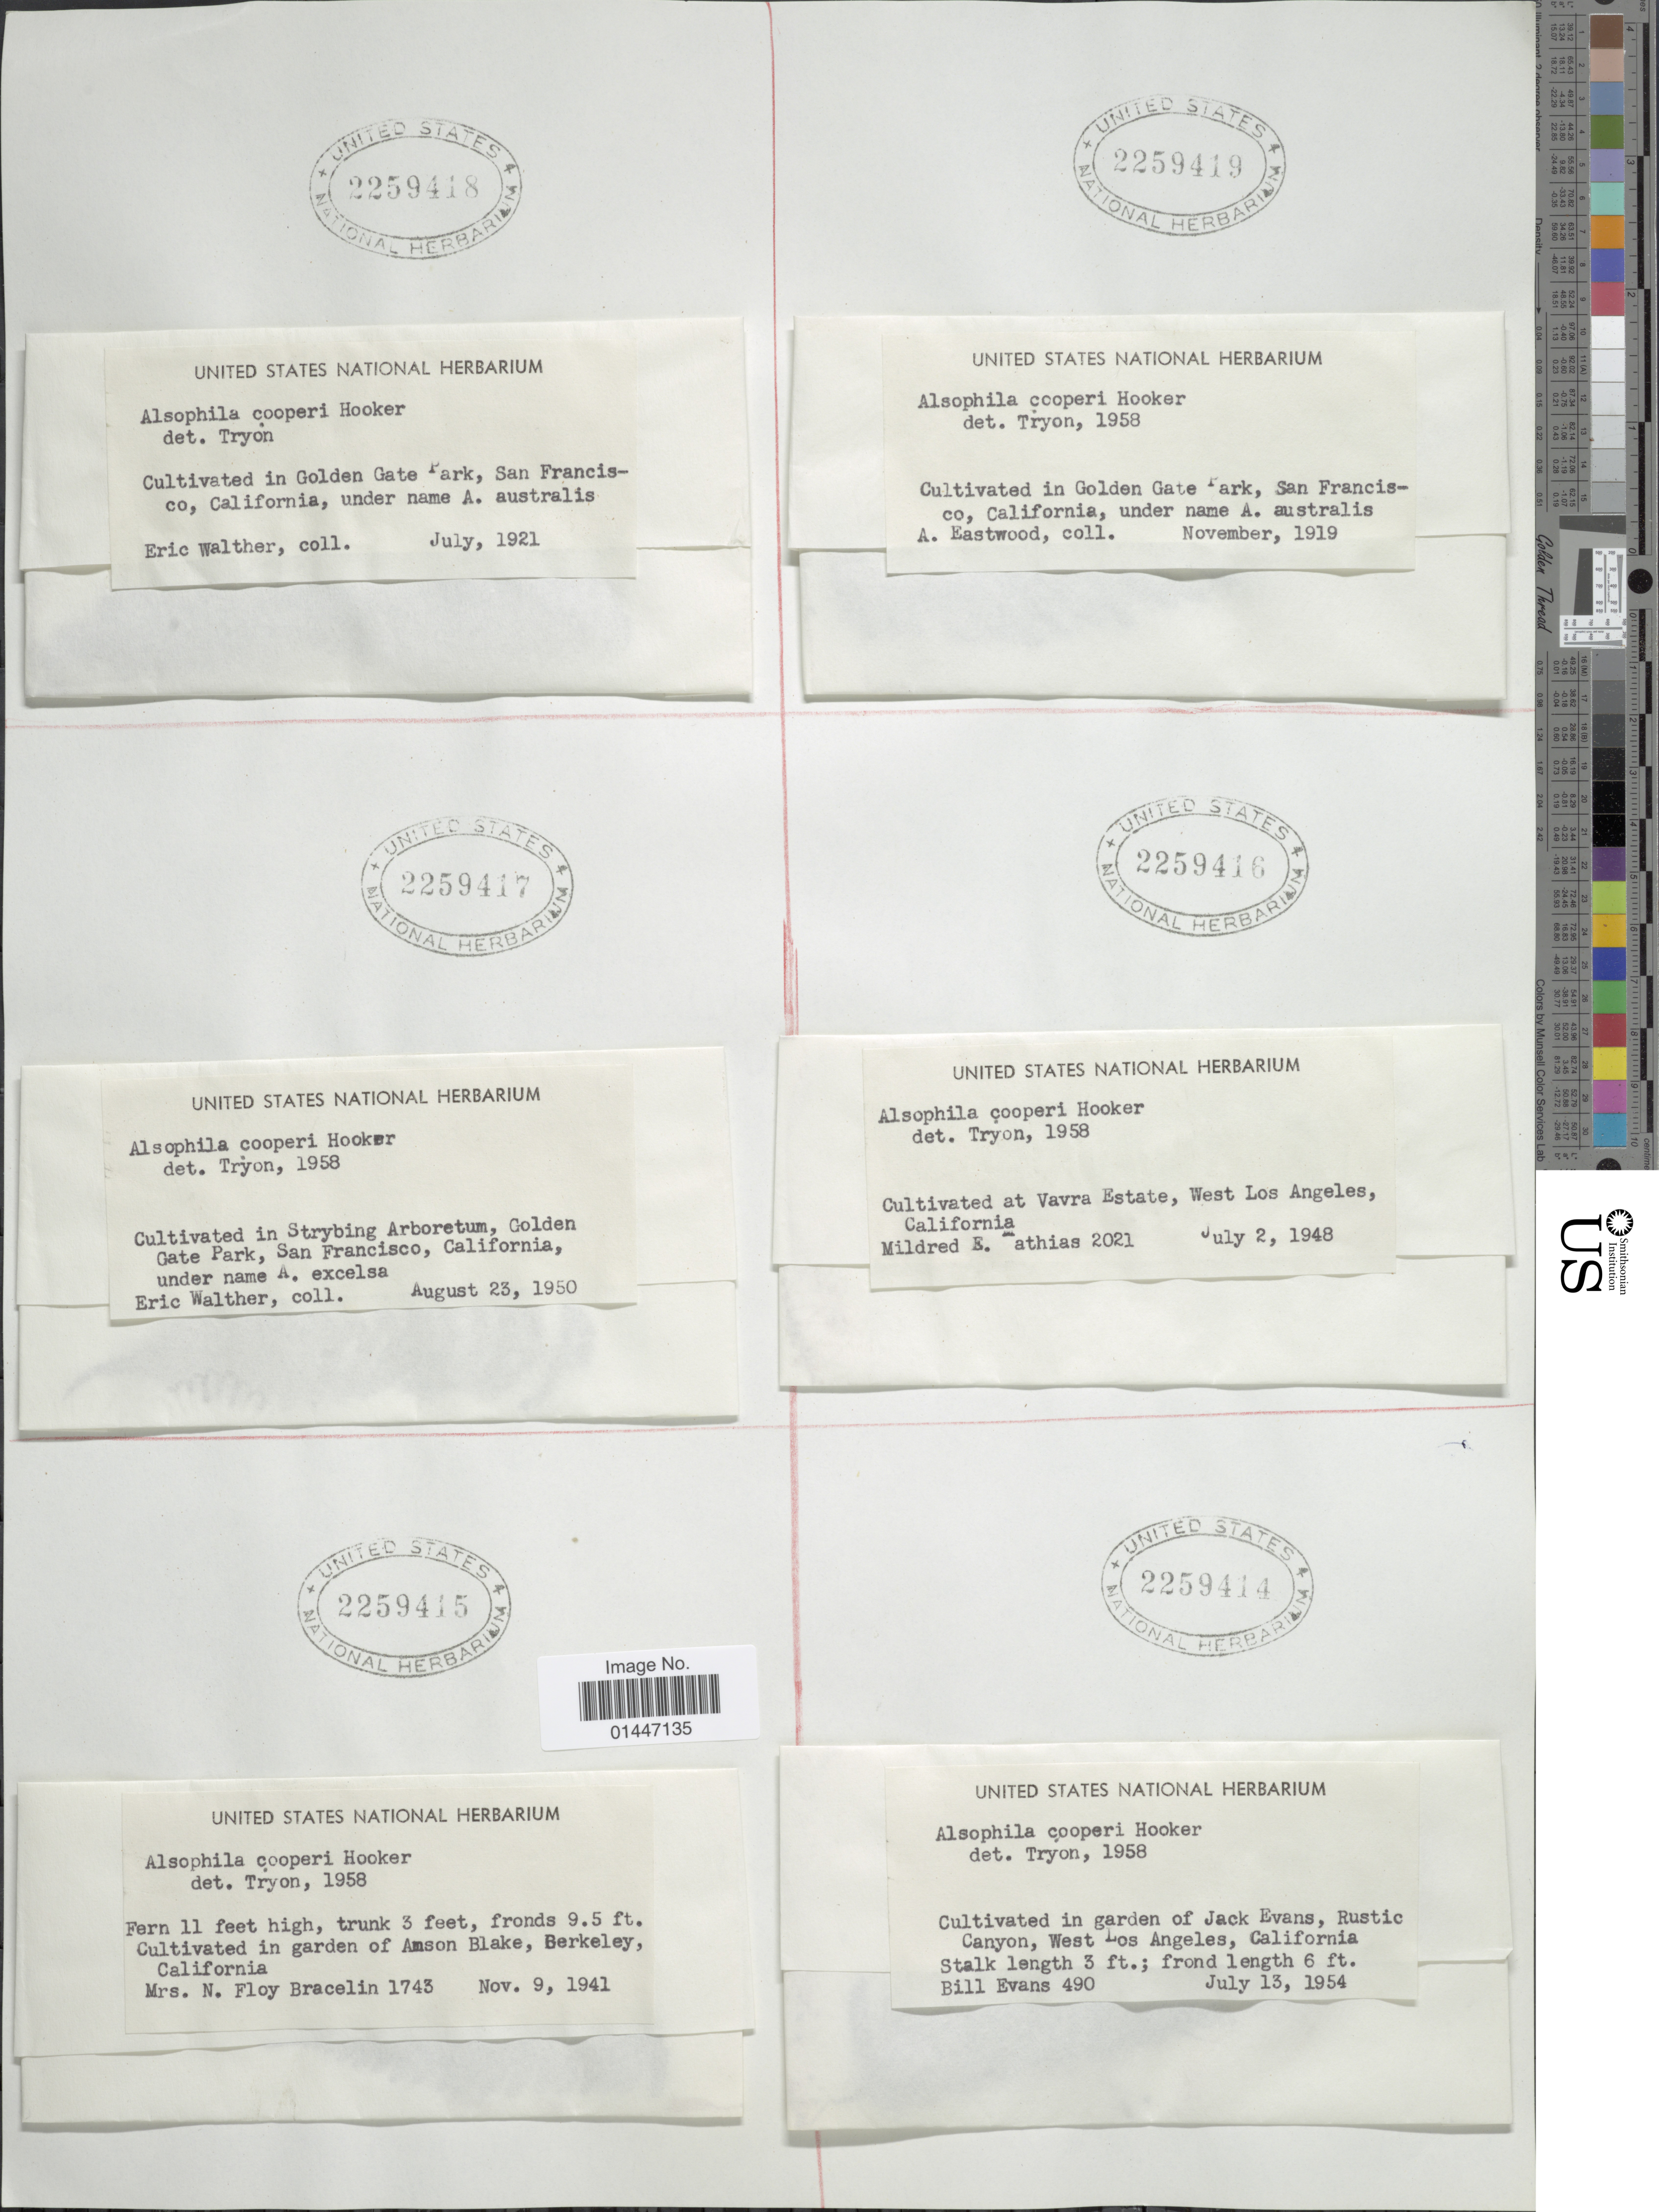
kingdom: Plantae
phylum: Tracheophyta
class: Polypodiopsida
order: Cyatheales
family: Cyatheaceae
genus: Sphaeropteris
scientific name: Sphaeropteris cooperi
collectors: M. E. Mathias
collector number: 2021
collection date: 1948-07-02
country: United States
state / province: California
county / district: Los Angeles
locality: Vavra Estate, West Los Angeles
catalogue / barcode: US 2259416-4